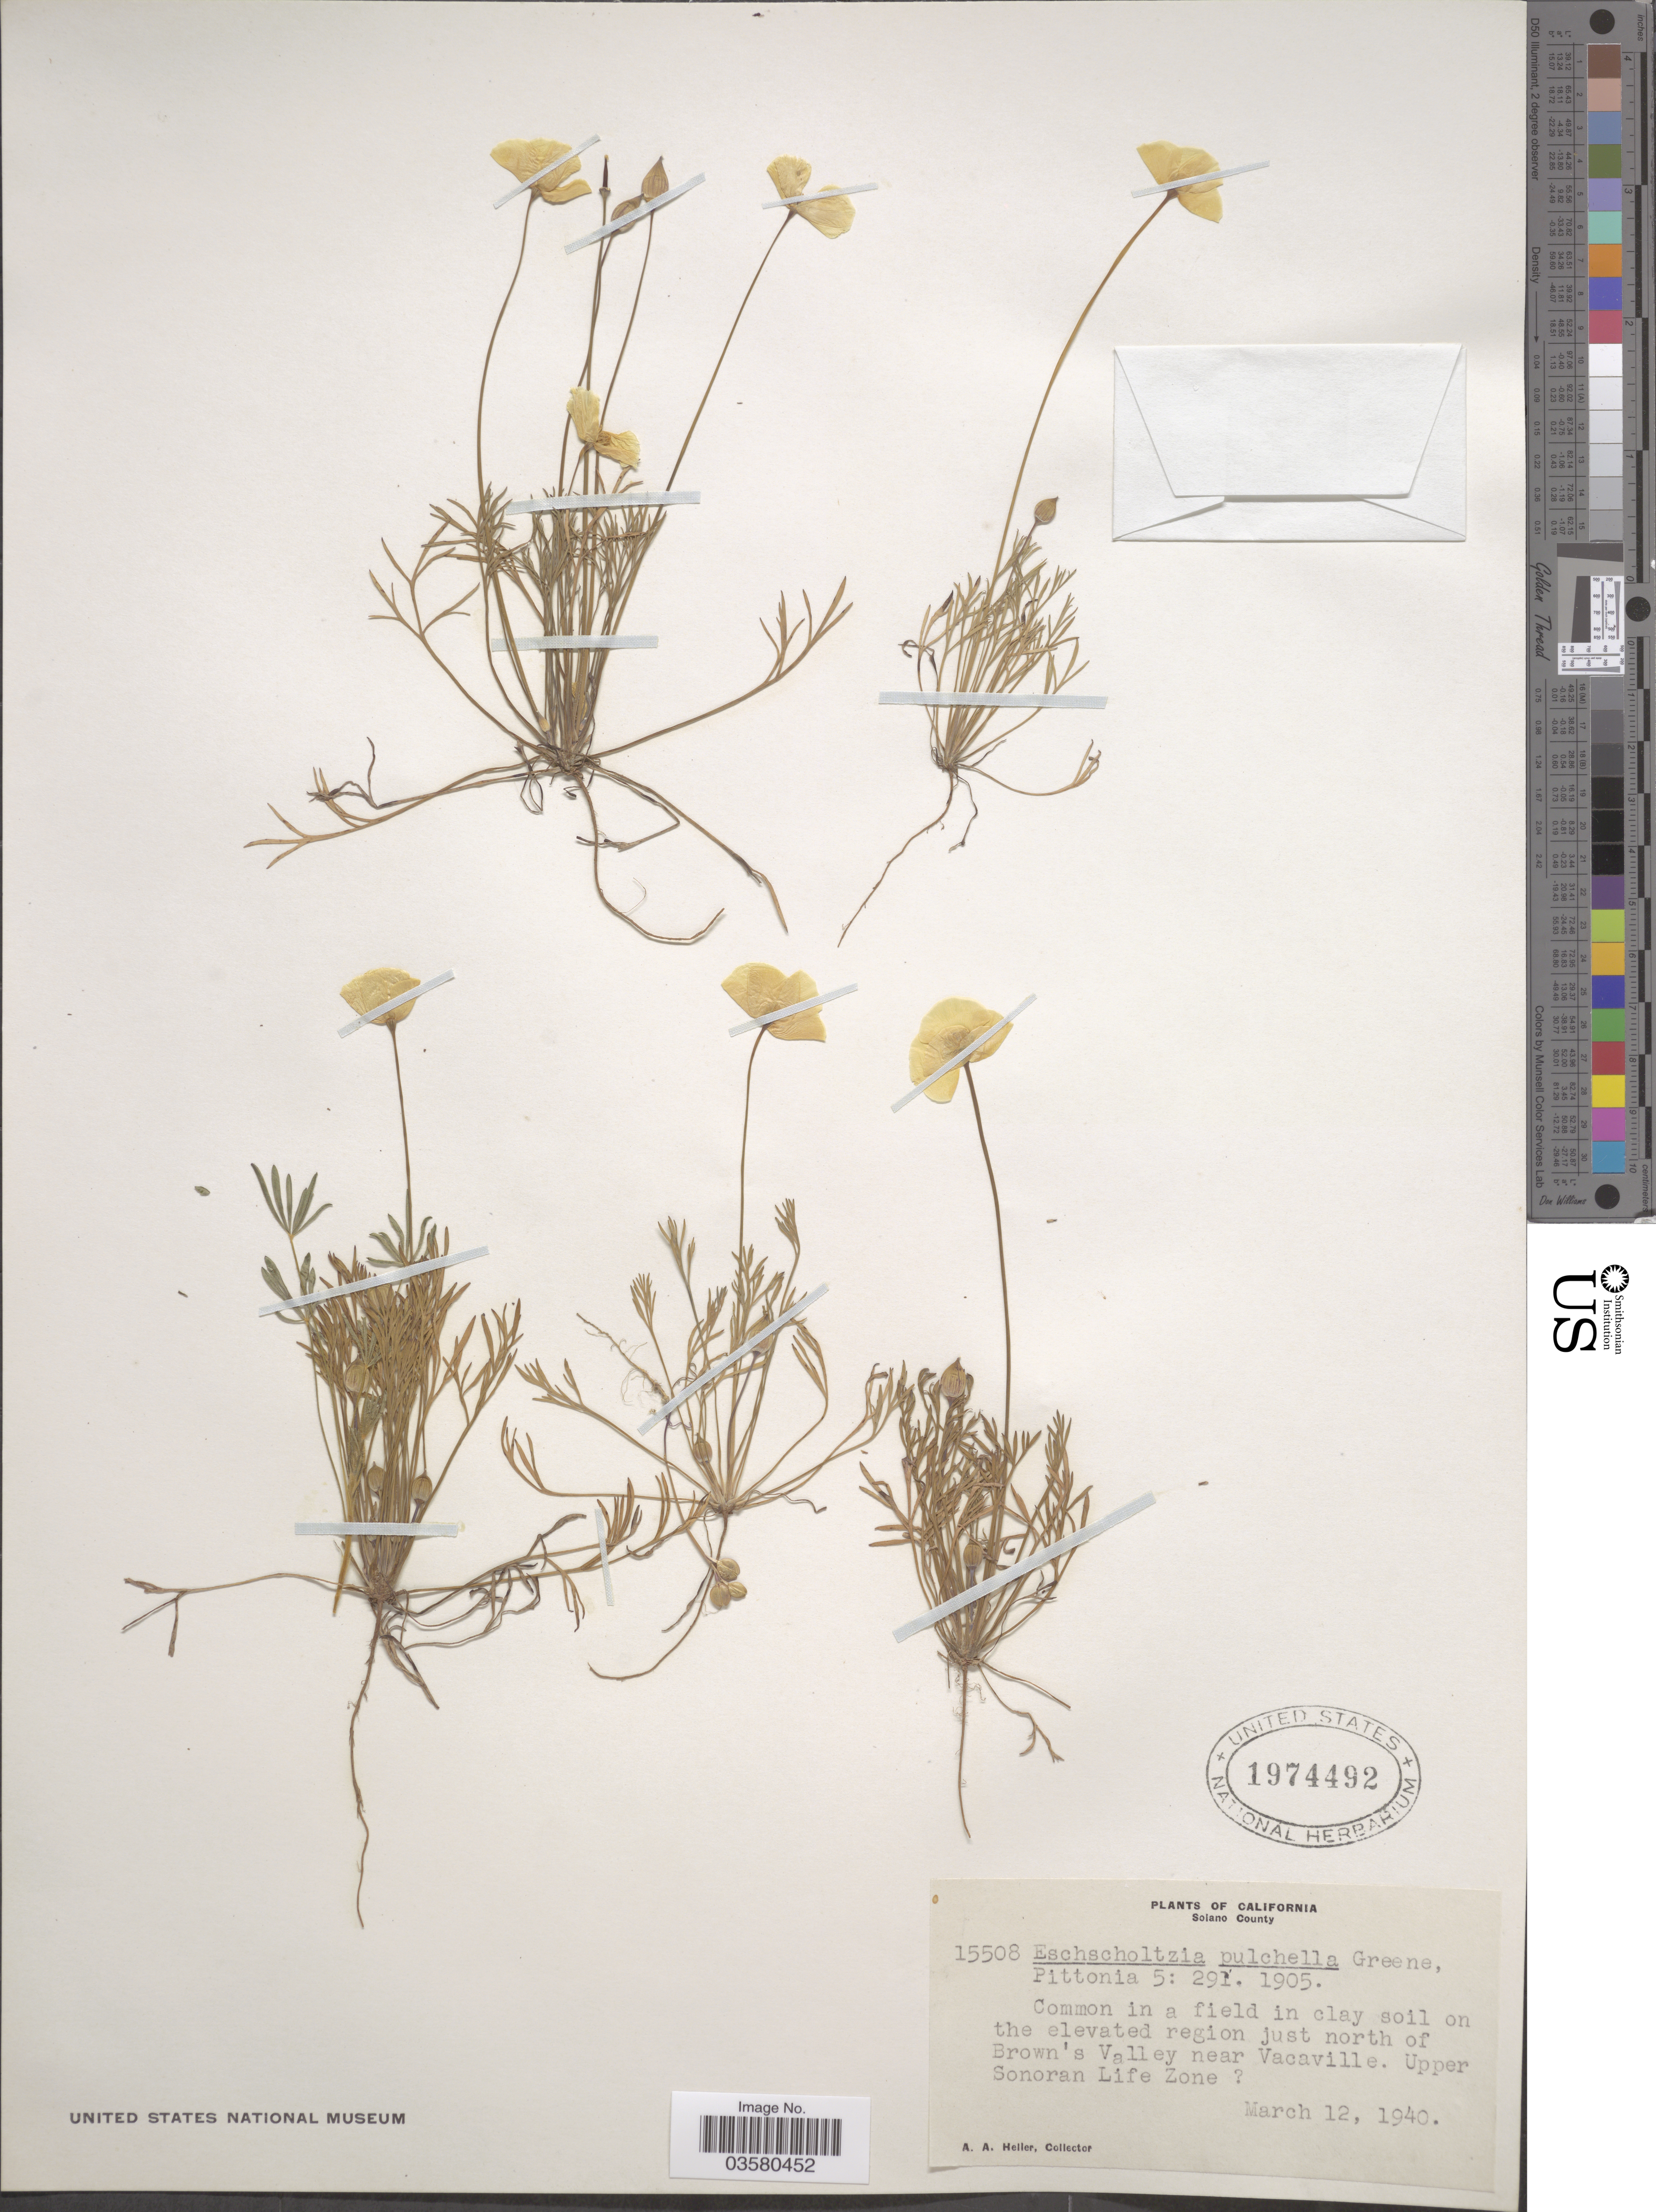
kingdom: Plantae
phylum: Tracheophyta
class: Magnoliopsida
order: Ranunculales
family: Papaveraceae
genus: Eschscholzia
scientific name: Eschscholzia lobbii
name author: Greene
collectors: A. A. Heller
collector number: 15508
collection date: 1940-03-12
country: United States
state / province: California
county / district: Solano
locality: Solano County. in clay soil on the elevated region just north of Brown's Valley near Vacaville. Upper Sonoran Life Zone [unsure placement].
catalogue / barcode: US 1974492